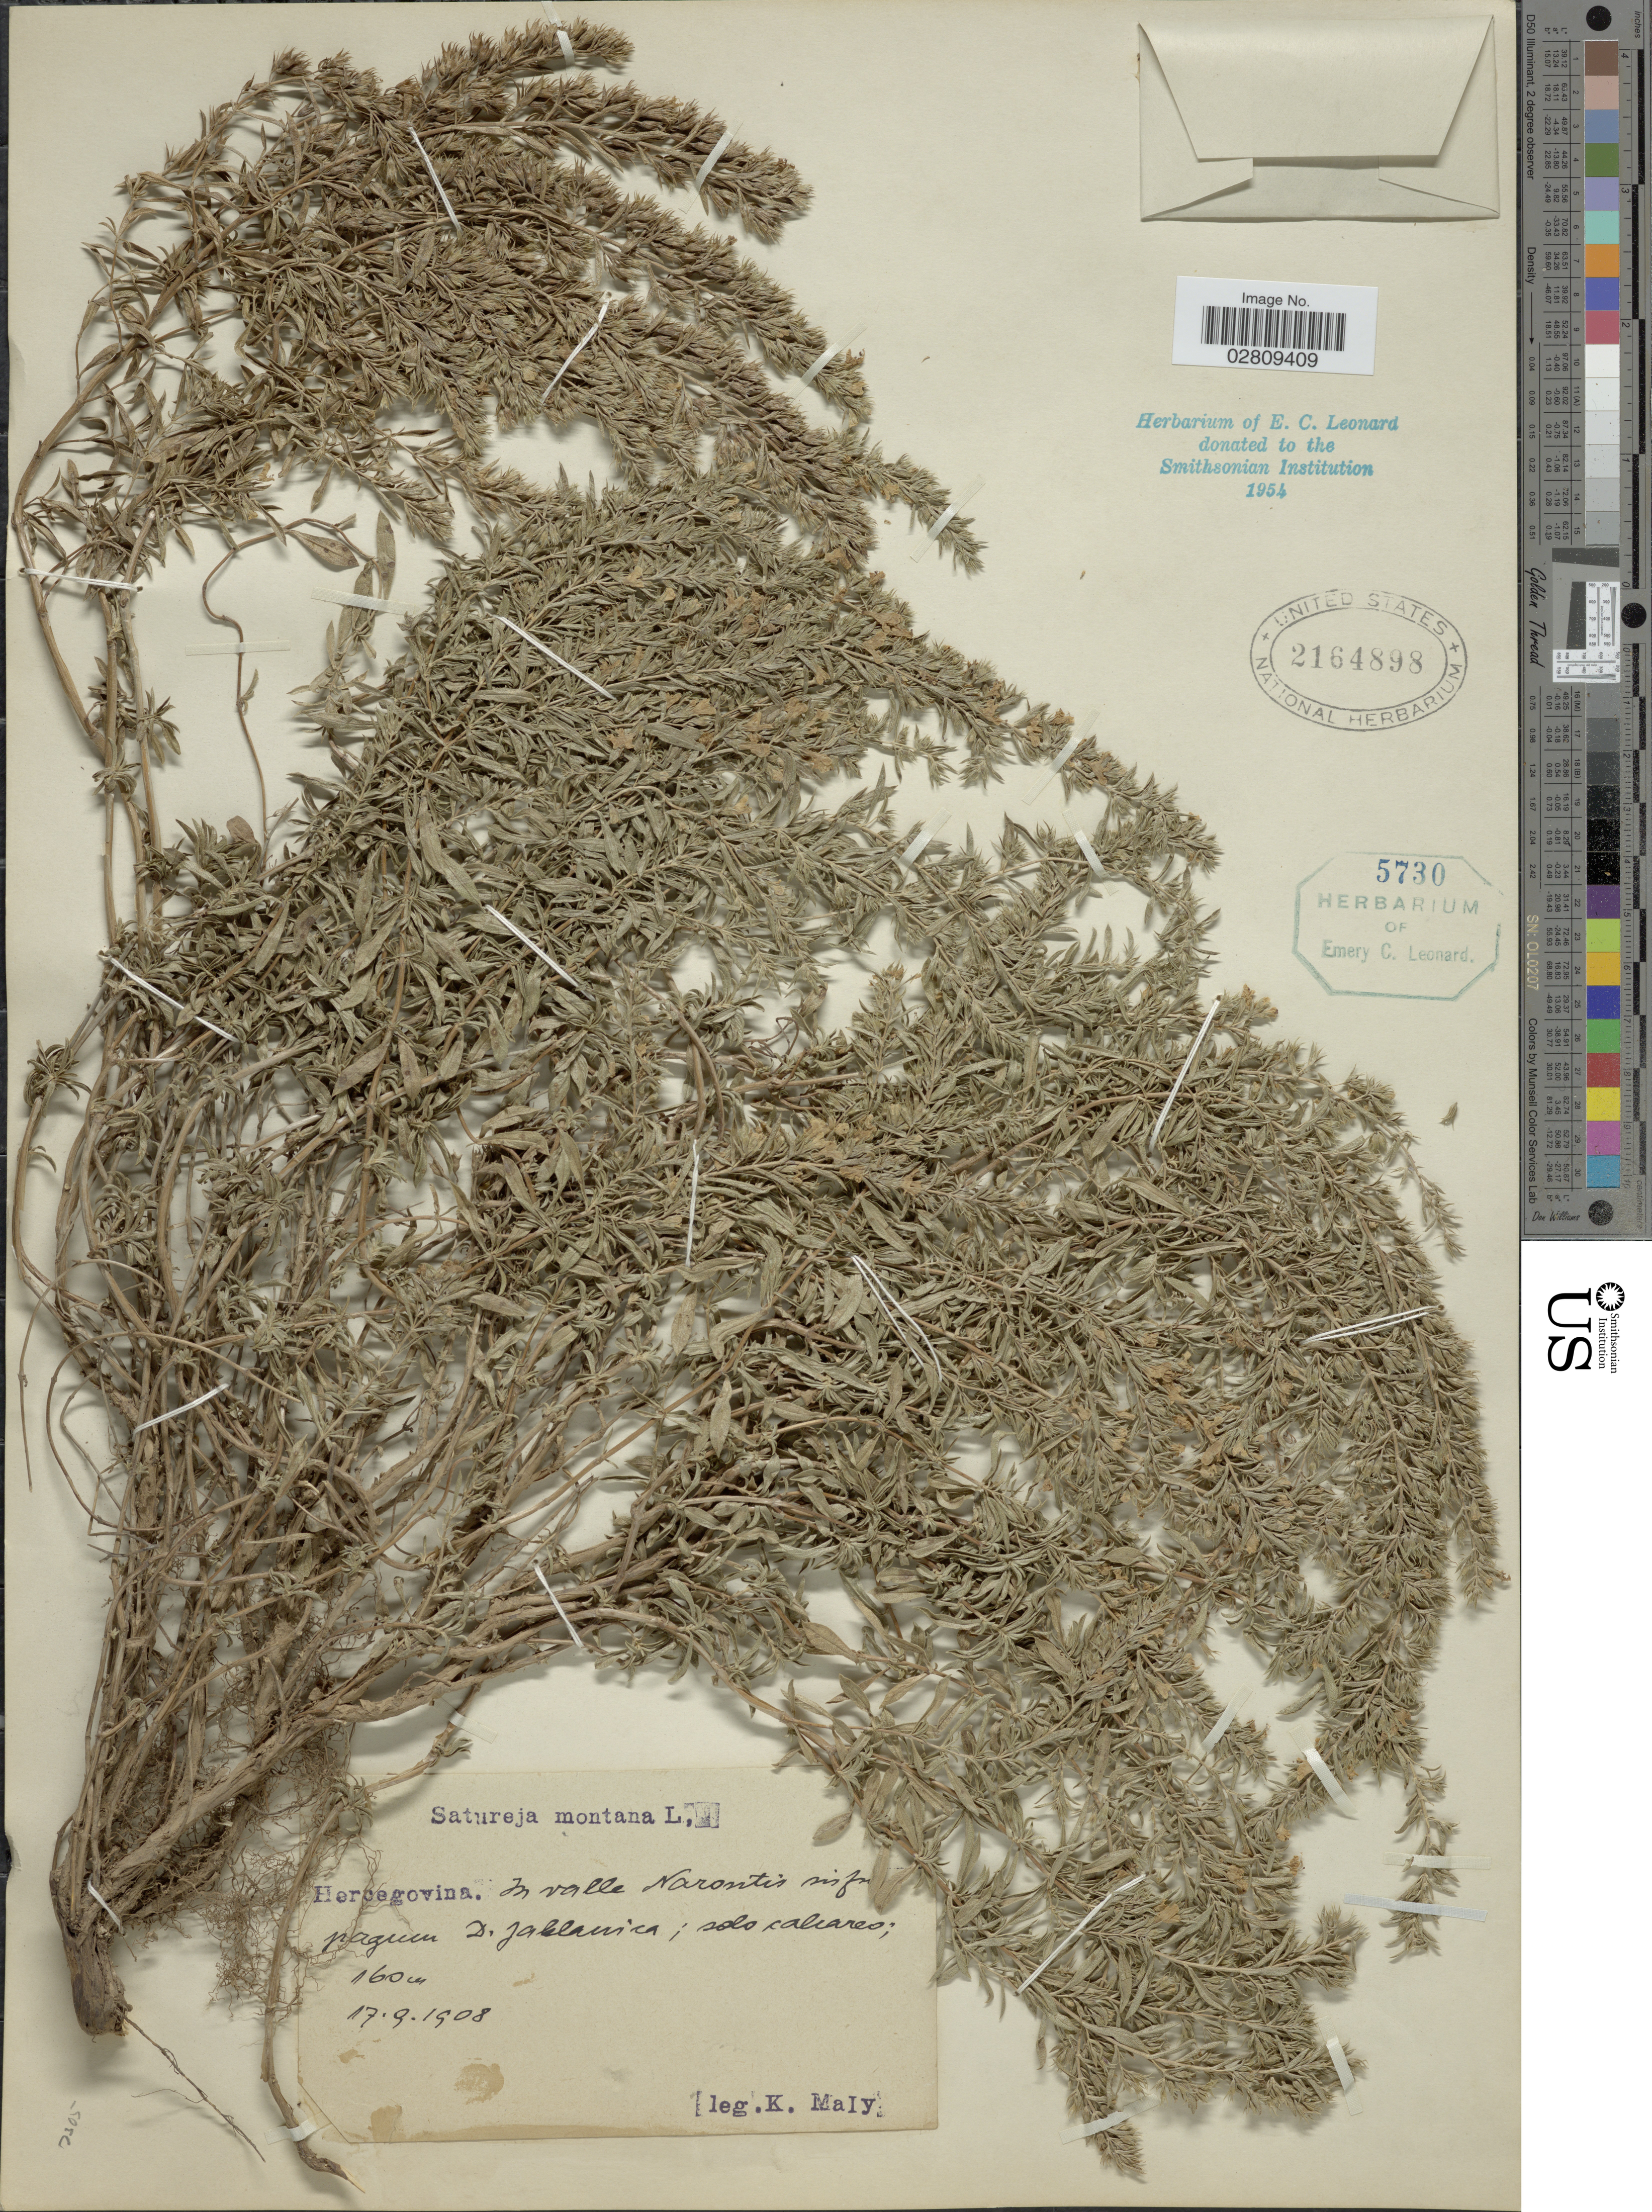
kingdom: Plantae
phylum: Tracheophyta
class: Magnoliopsida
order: Lamiales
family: Lamiaceae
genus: Satureja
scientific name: Satureja montana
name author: L.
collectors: K. Malý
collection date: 1908-09-17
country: Bosnia and Herzegovina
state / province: Srpska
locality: Hercegovina. In valle Narontis mifu [interpreted] pagum D. Jablanica.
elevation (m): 160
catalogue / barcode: US 2164898